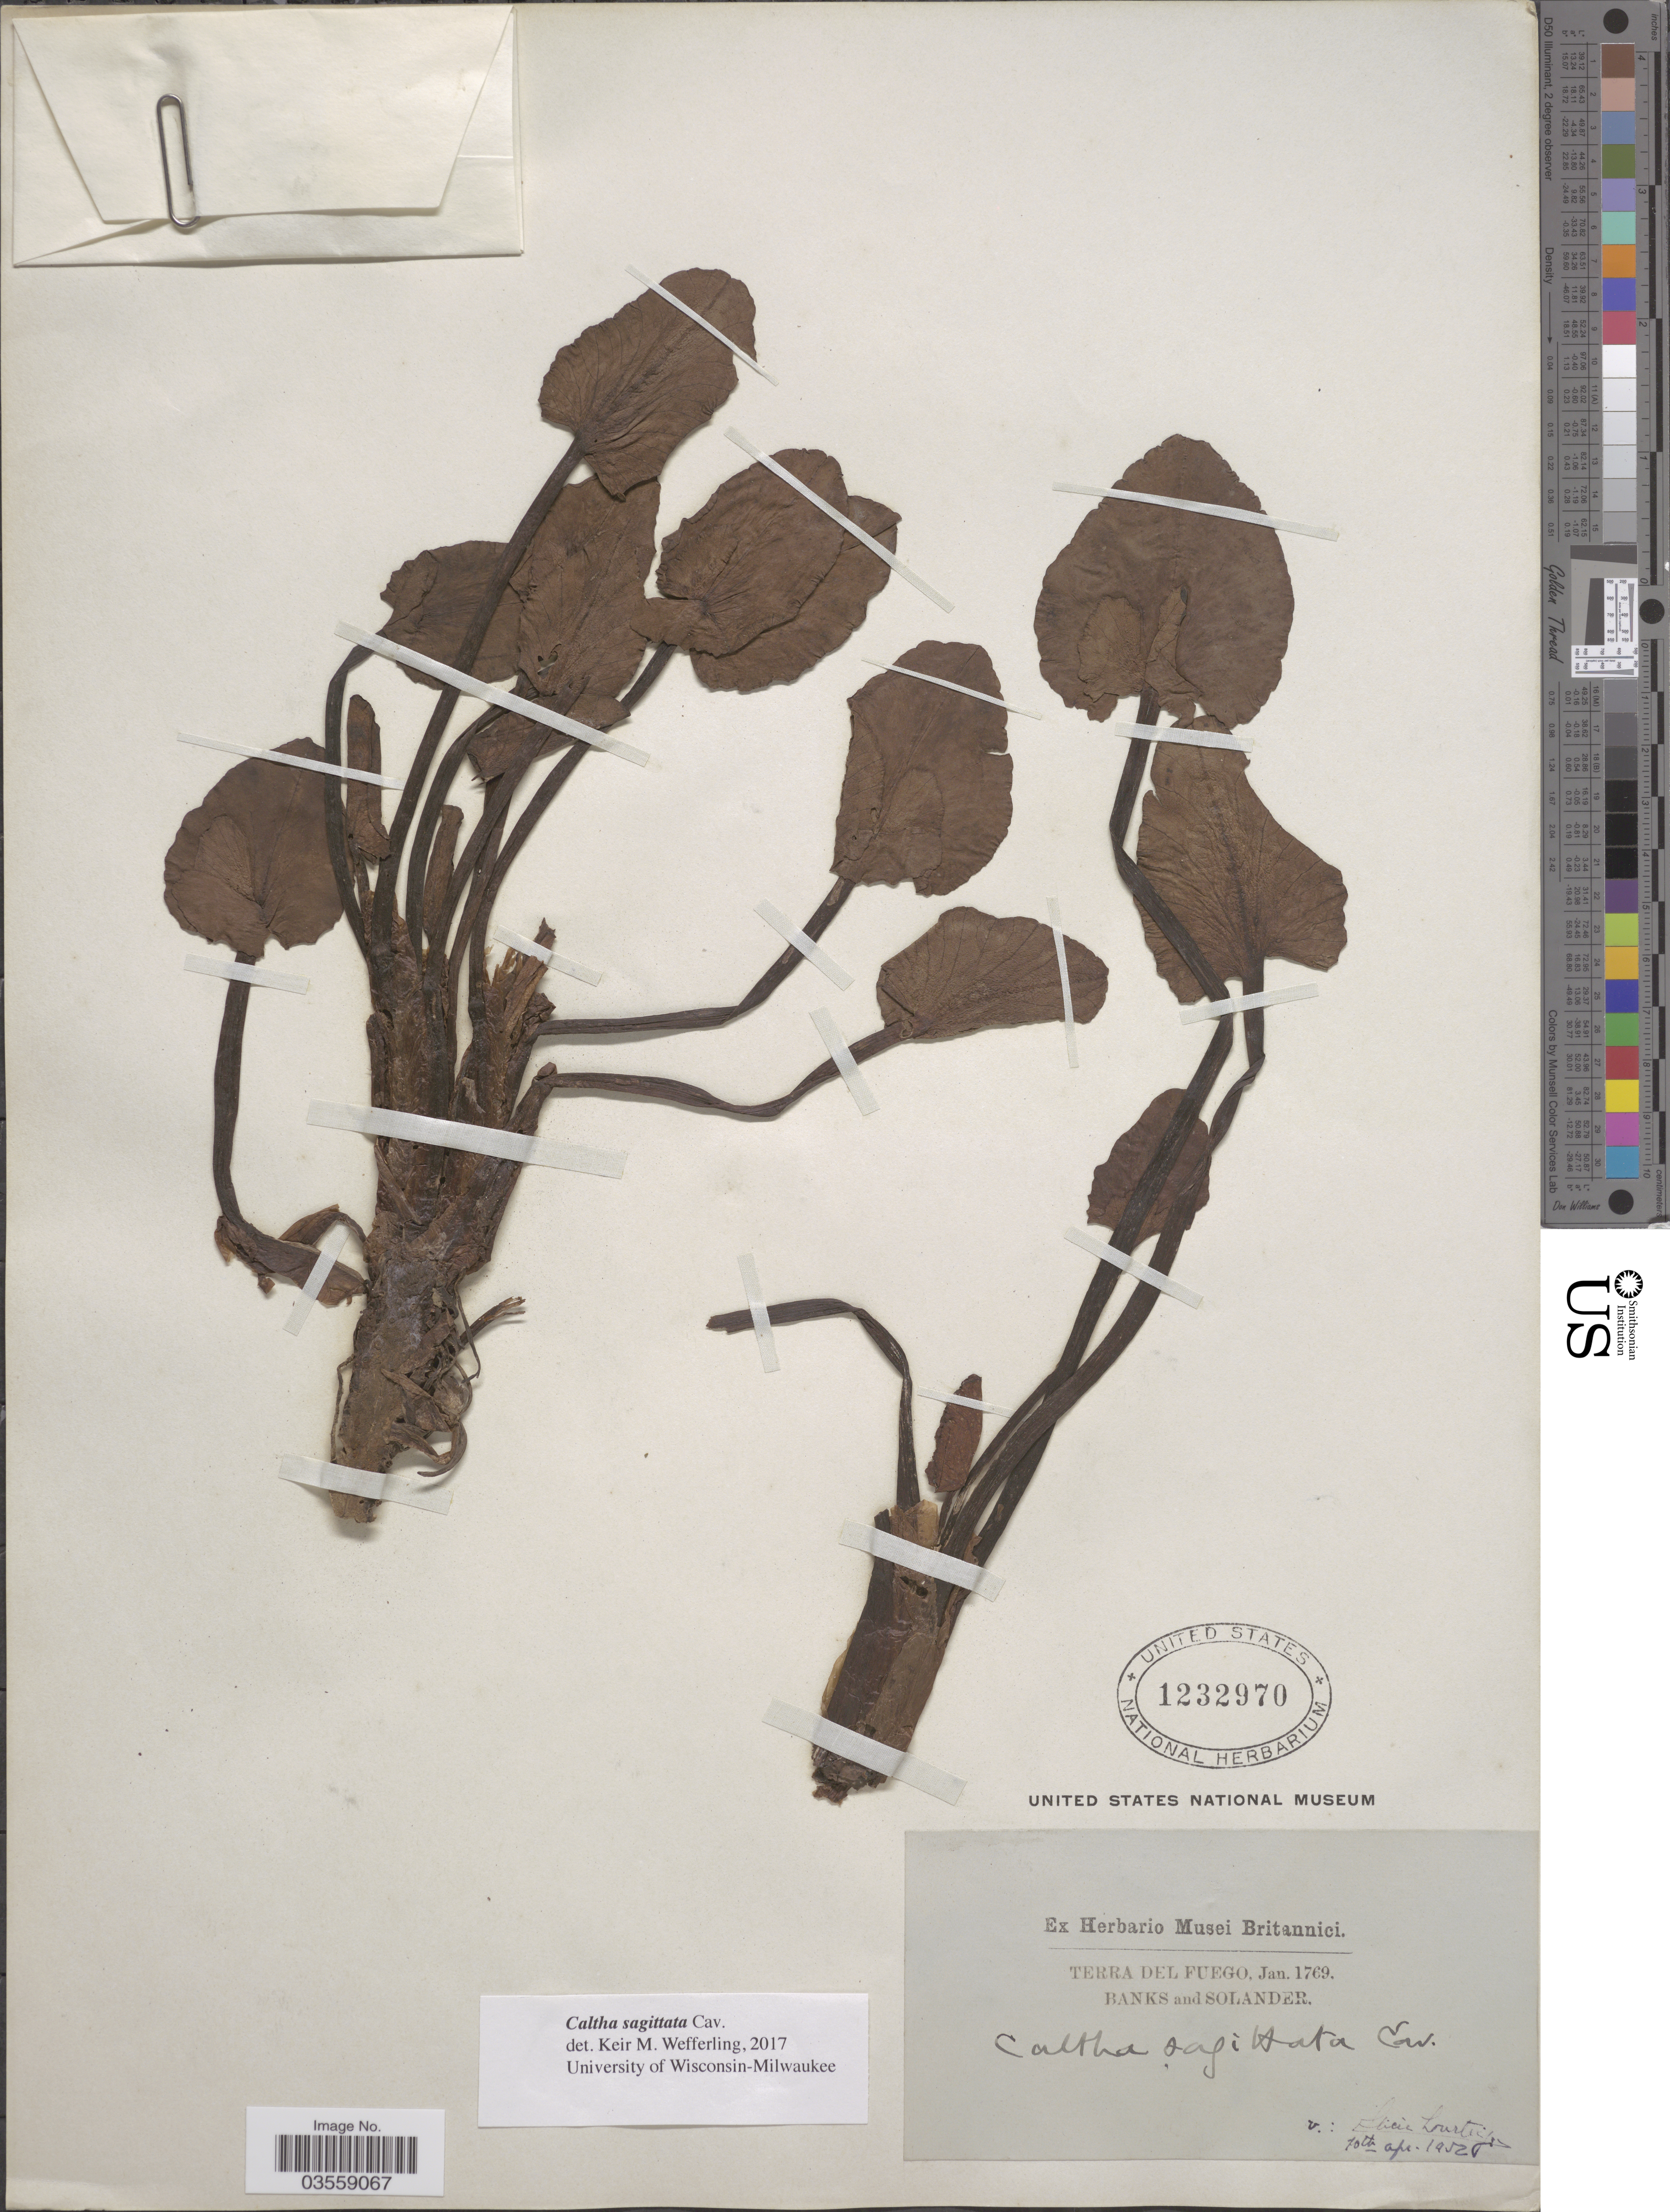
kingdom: Plantae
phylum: Tracheophyta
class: Magnoliopsida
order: Ranunculales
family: Ranunculaceae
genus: Caltha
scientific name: Caltha sagittata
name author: Cav.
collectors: -- Banks & -- Solander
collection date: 1769-01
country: Argentina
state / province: Tierra del Fuego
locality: Terra del Fuego.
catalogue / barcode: US 1232970